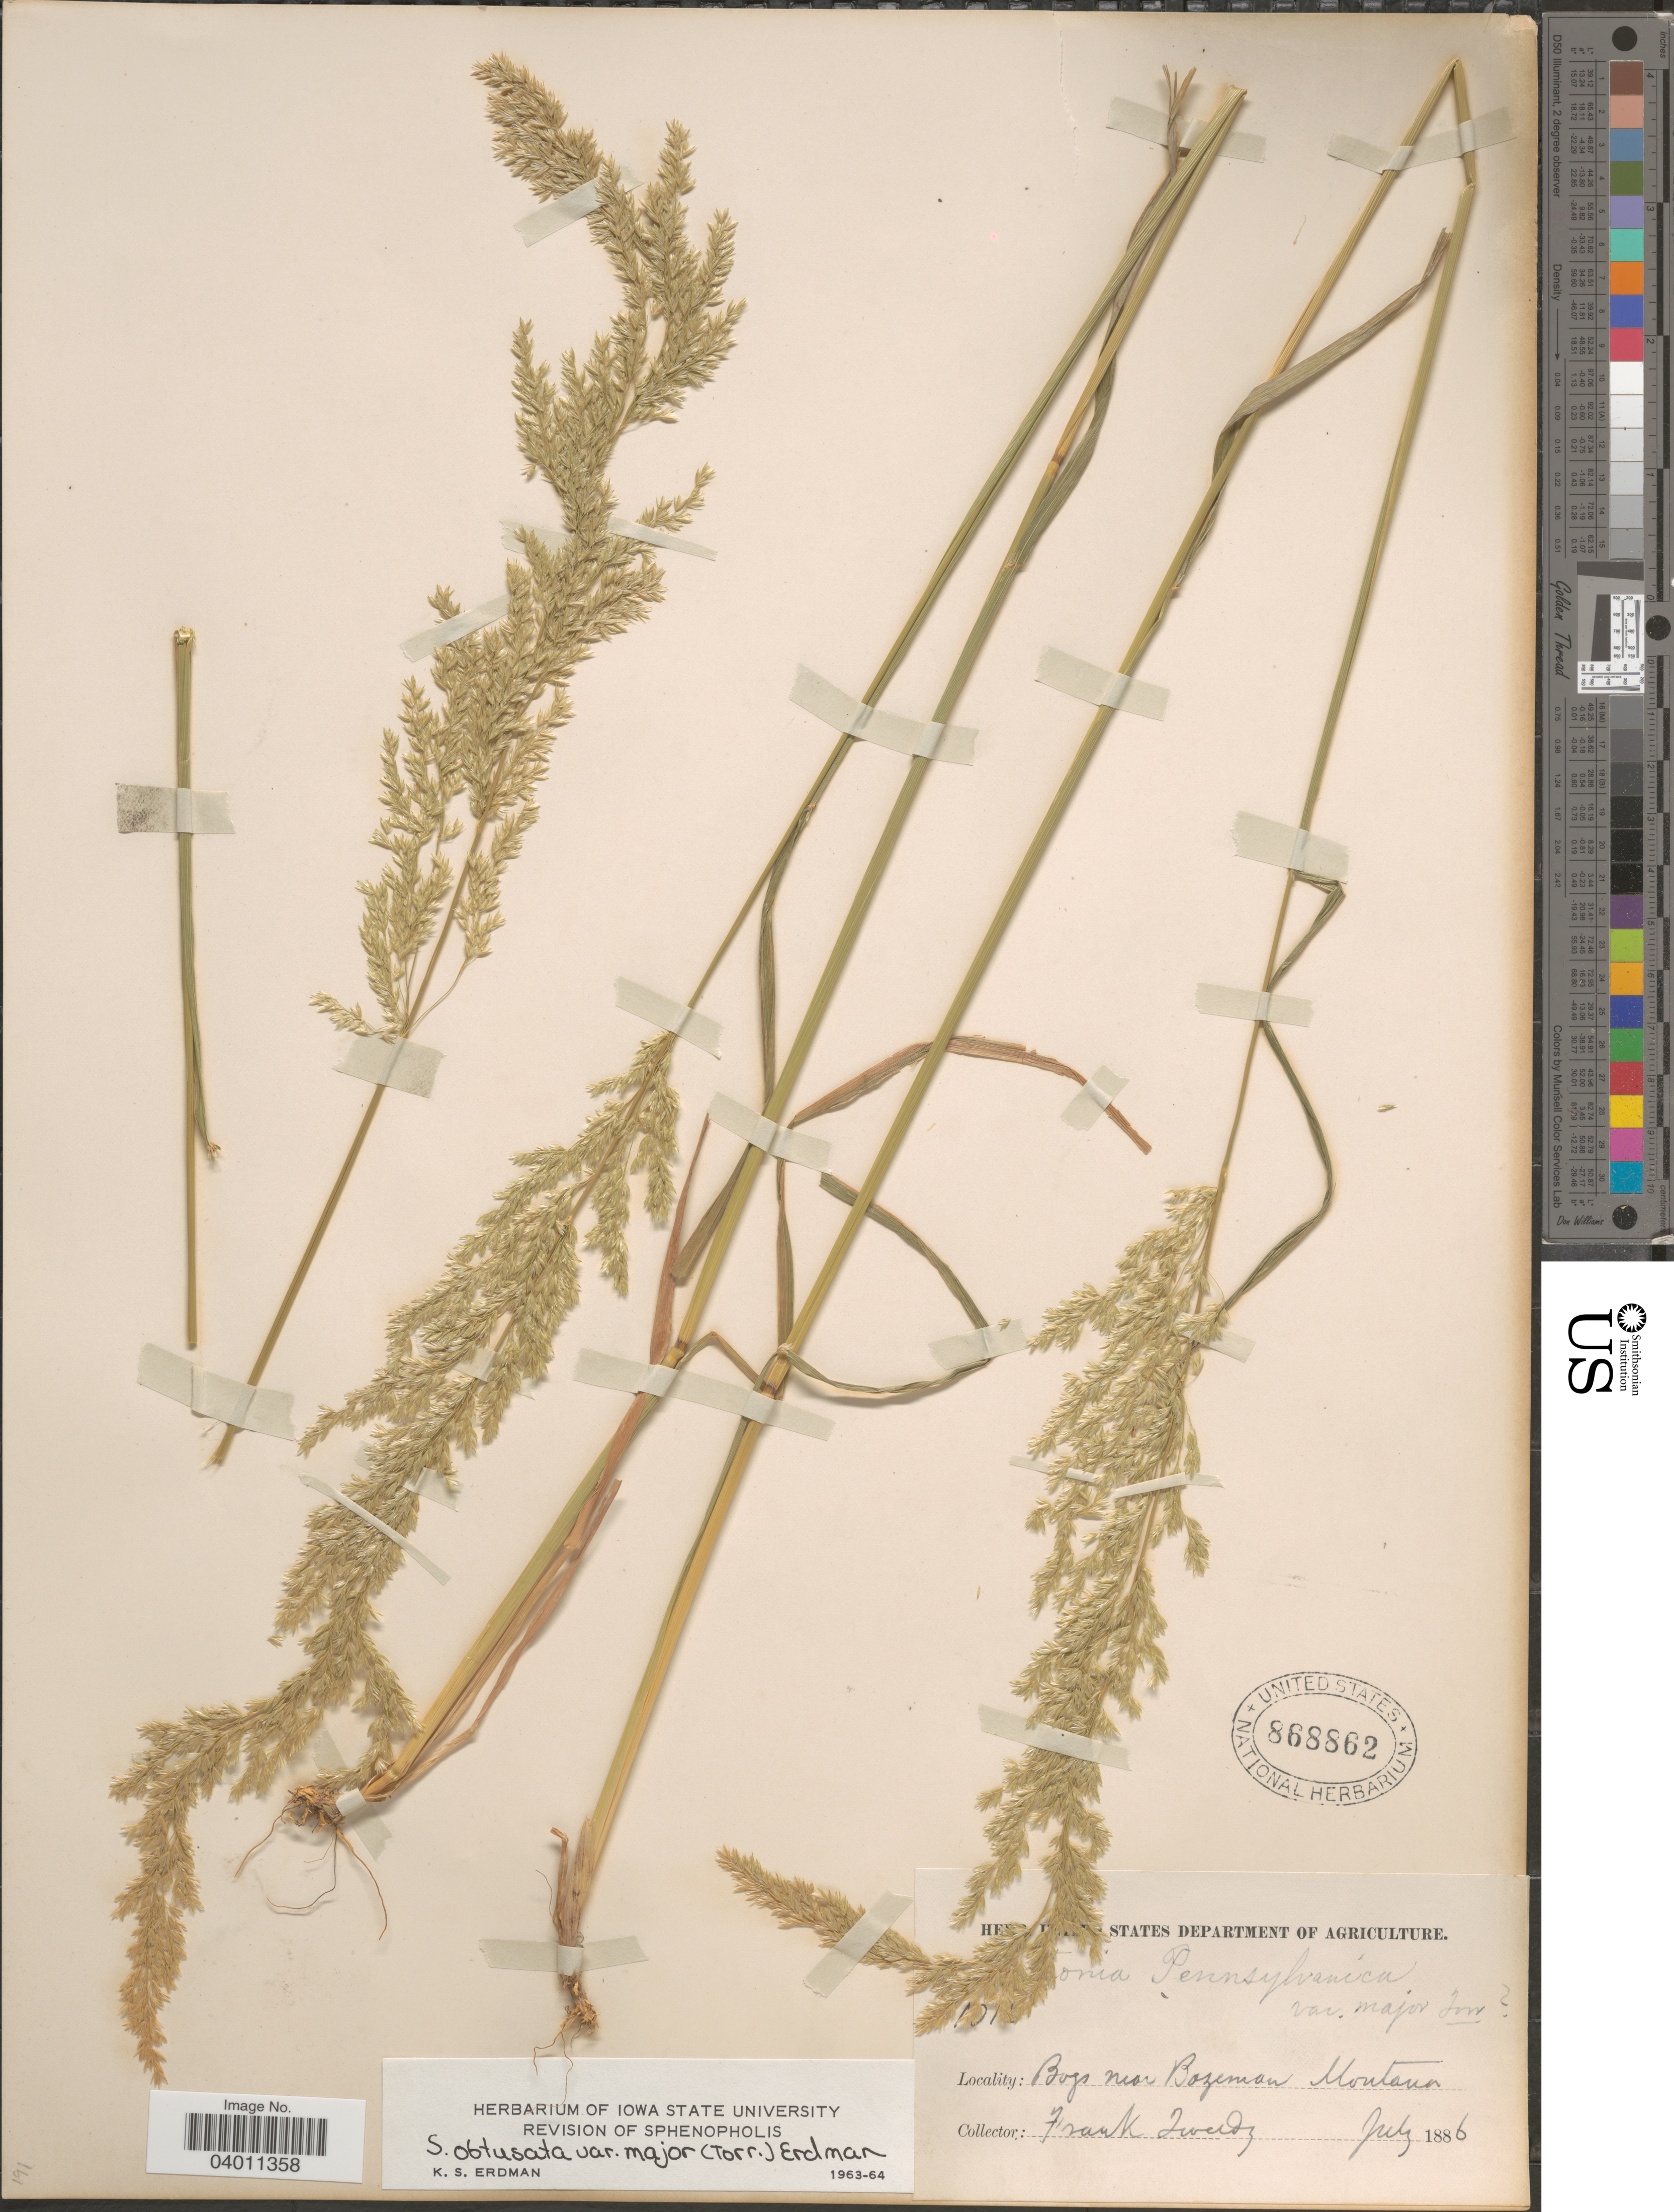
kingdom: Plantae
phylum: Tracheophyta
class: Liliopsida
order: Poales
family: Poaceae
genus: Sphenopholis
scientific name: Sphenopholis intermedia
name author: (Rydb.) Rydb.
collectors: F. Tweedy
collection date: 1886-07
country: United States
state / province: Montana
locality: Bogs near Bozeman.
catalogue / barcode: US 868862